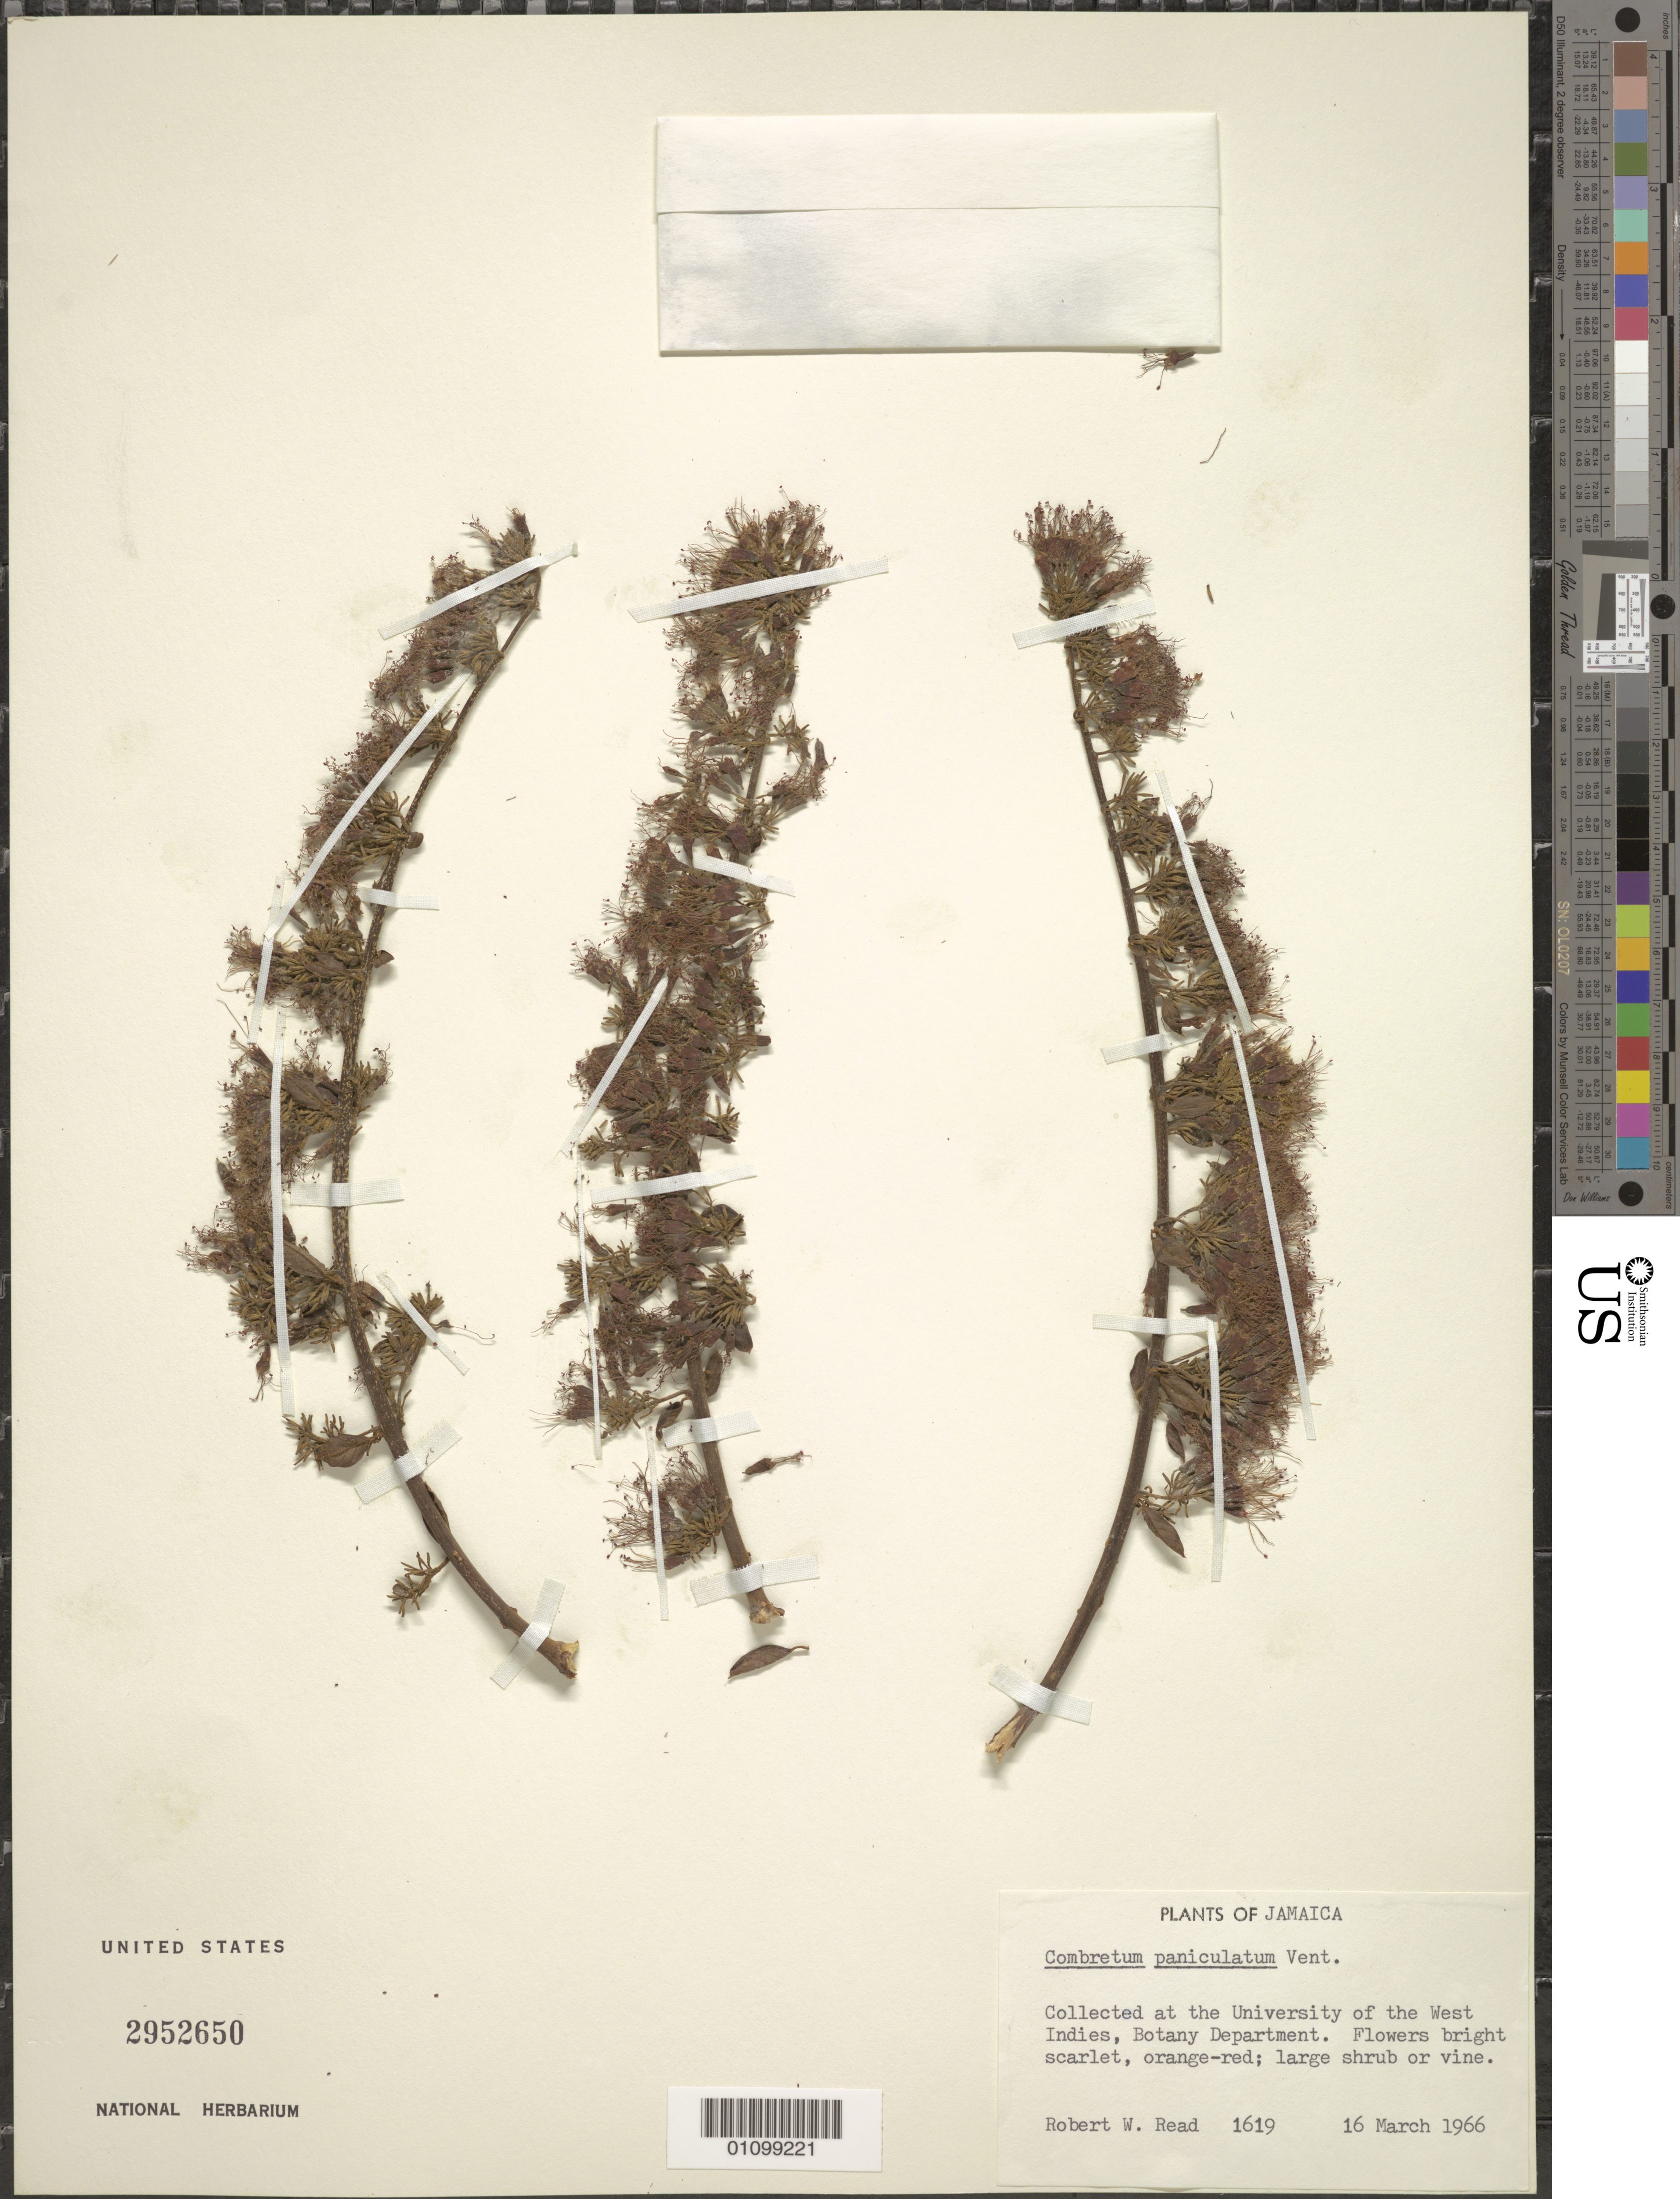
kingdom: Plantae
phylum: Tracheophyta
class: Magnoliopsida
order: Myrtales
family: Combretaceae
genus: Combretum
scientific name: Combretum paniculatum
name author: Vent.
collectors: R. W. Read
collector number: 1619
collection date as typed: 16 Mar 1966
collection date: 1966-03-16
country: Jamaica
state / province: Saint Andrew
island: Jamaica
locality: Collected at the University of the West Indies, Botany Department.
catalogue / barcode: US 2952650